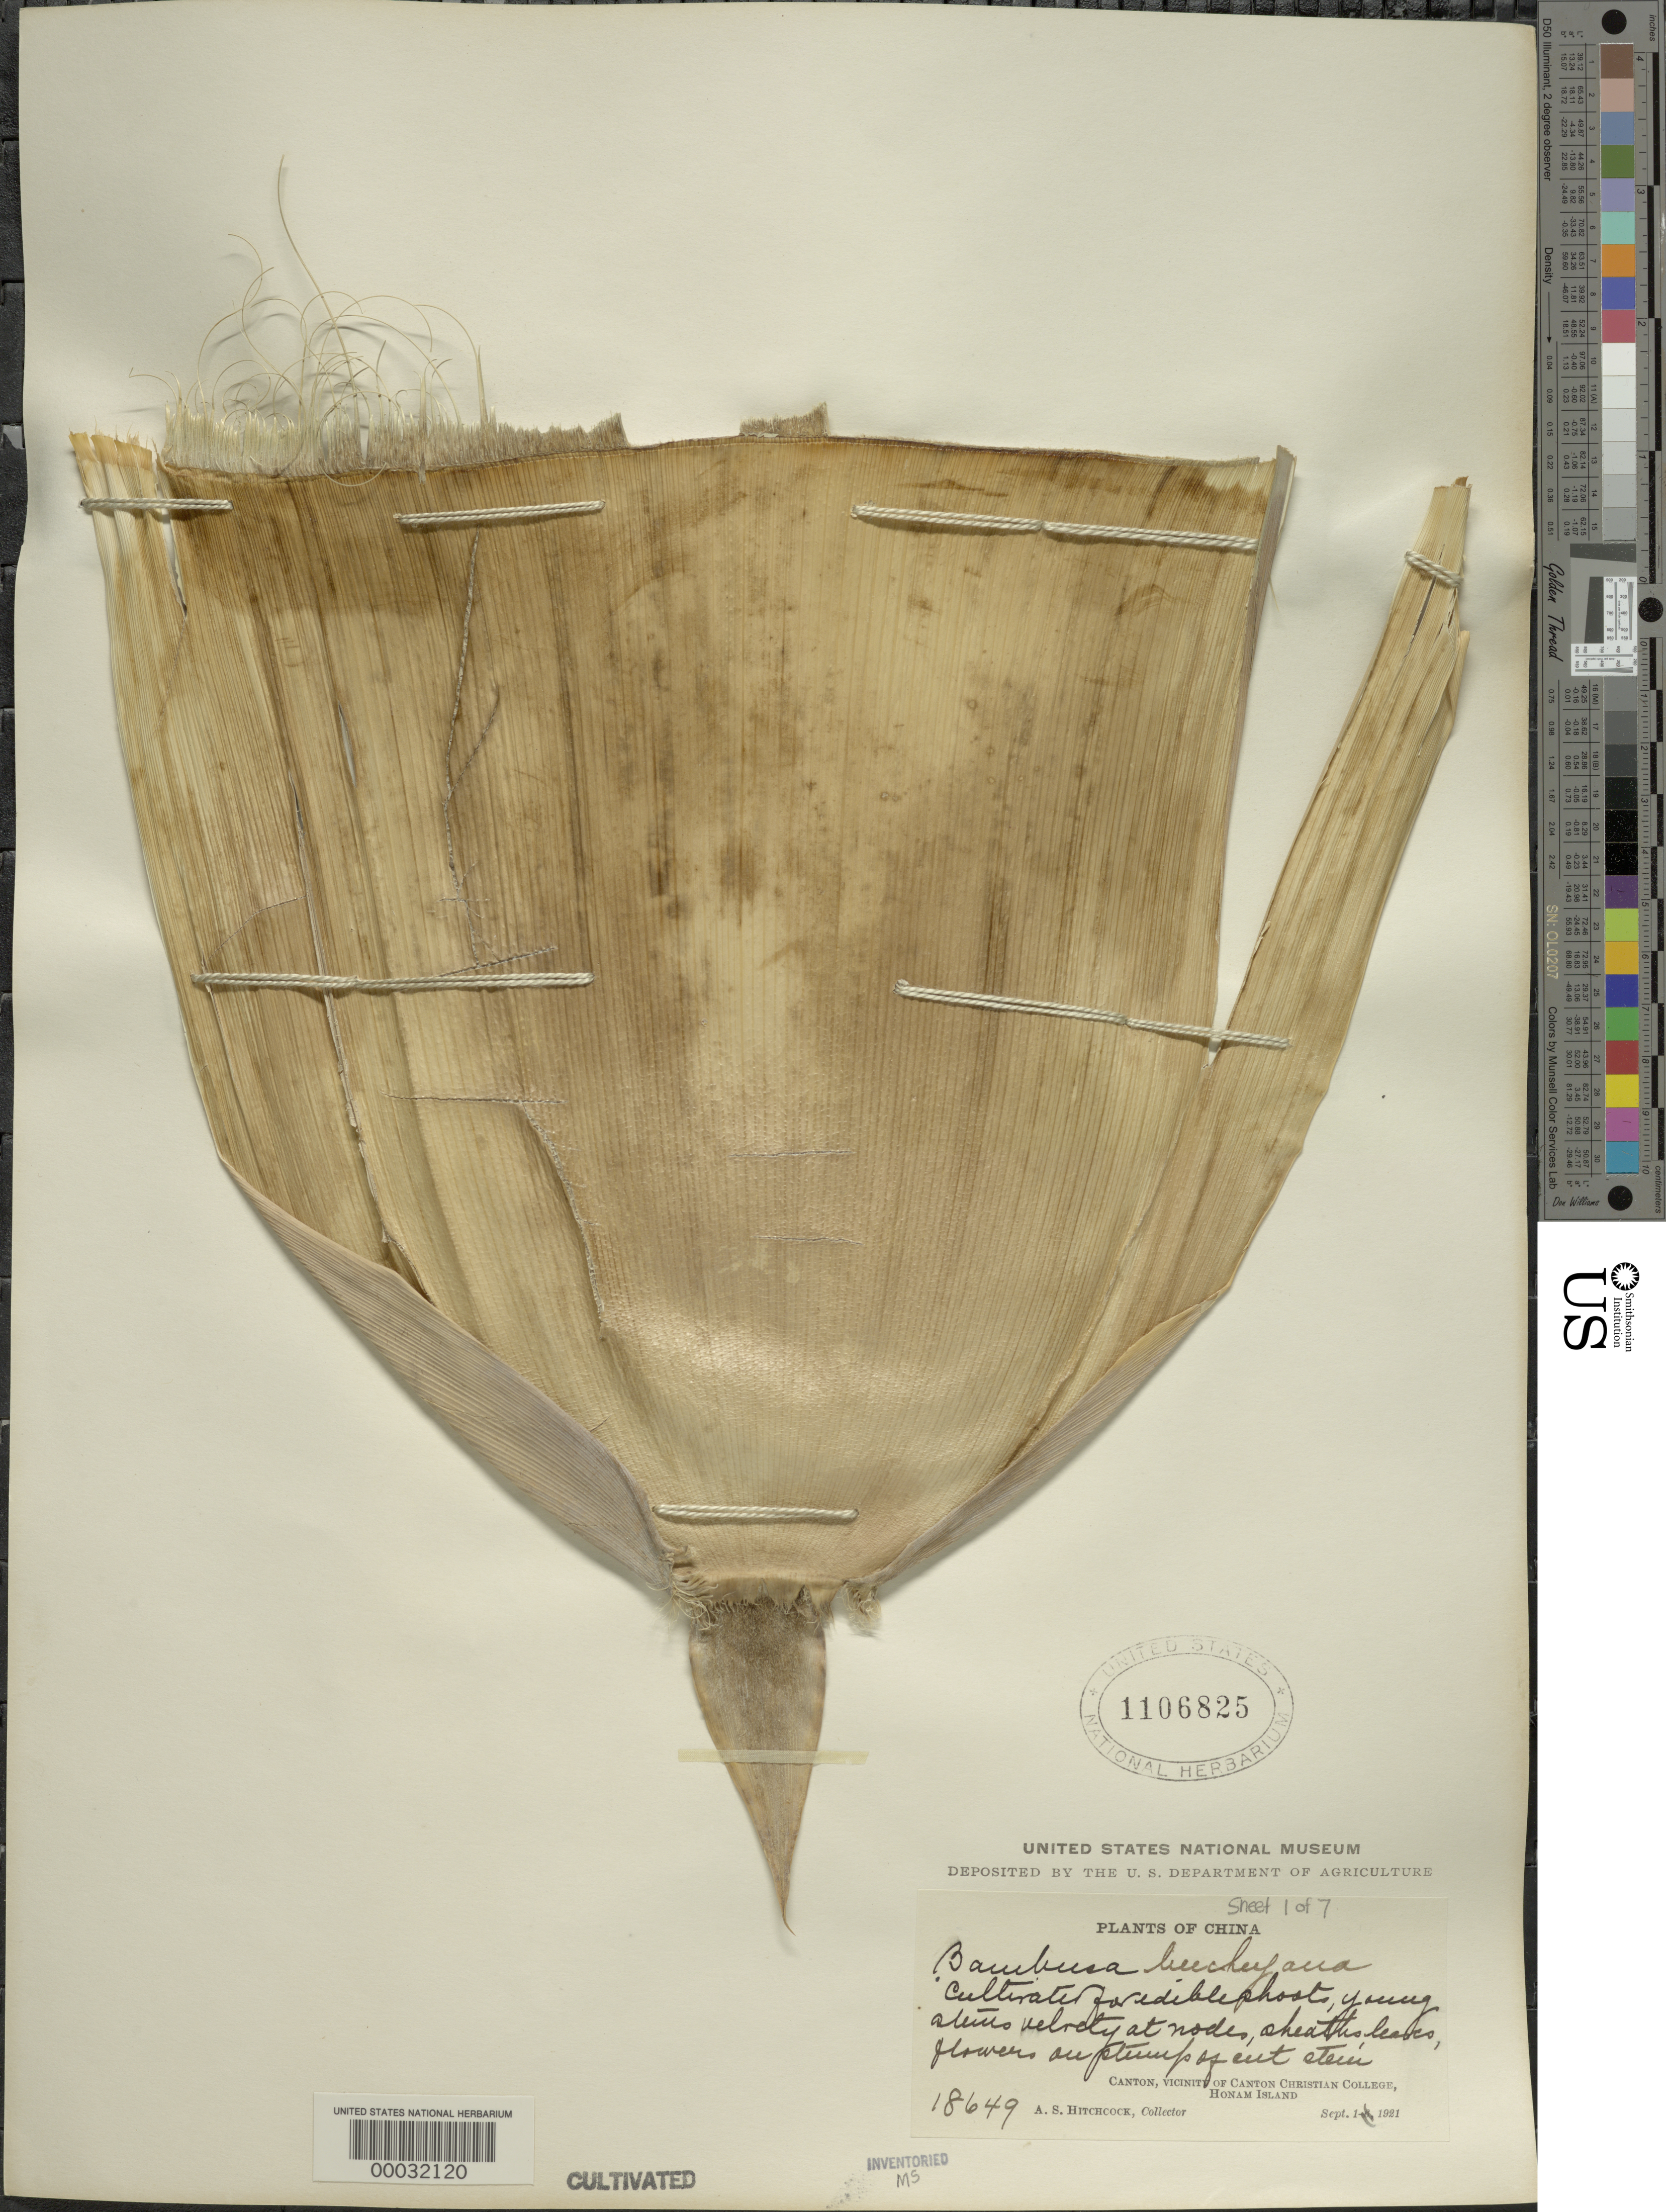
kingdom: Plantae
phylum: Tracheophyta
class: Liliopsida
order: Poales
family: Poaceae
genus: Bambusa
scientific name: Bambusa beecheyana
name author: Munro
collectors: A. S. Hitchcock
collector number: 18649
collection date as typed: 01 Sep 1921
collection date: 1921-09-01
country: China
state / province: Guangdong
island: Honam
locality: Canton christian college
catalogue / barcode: US 1106825